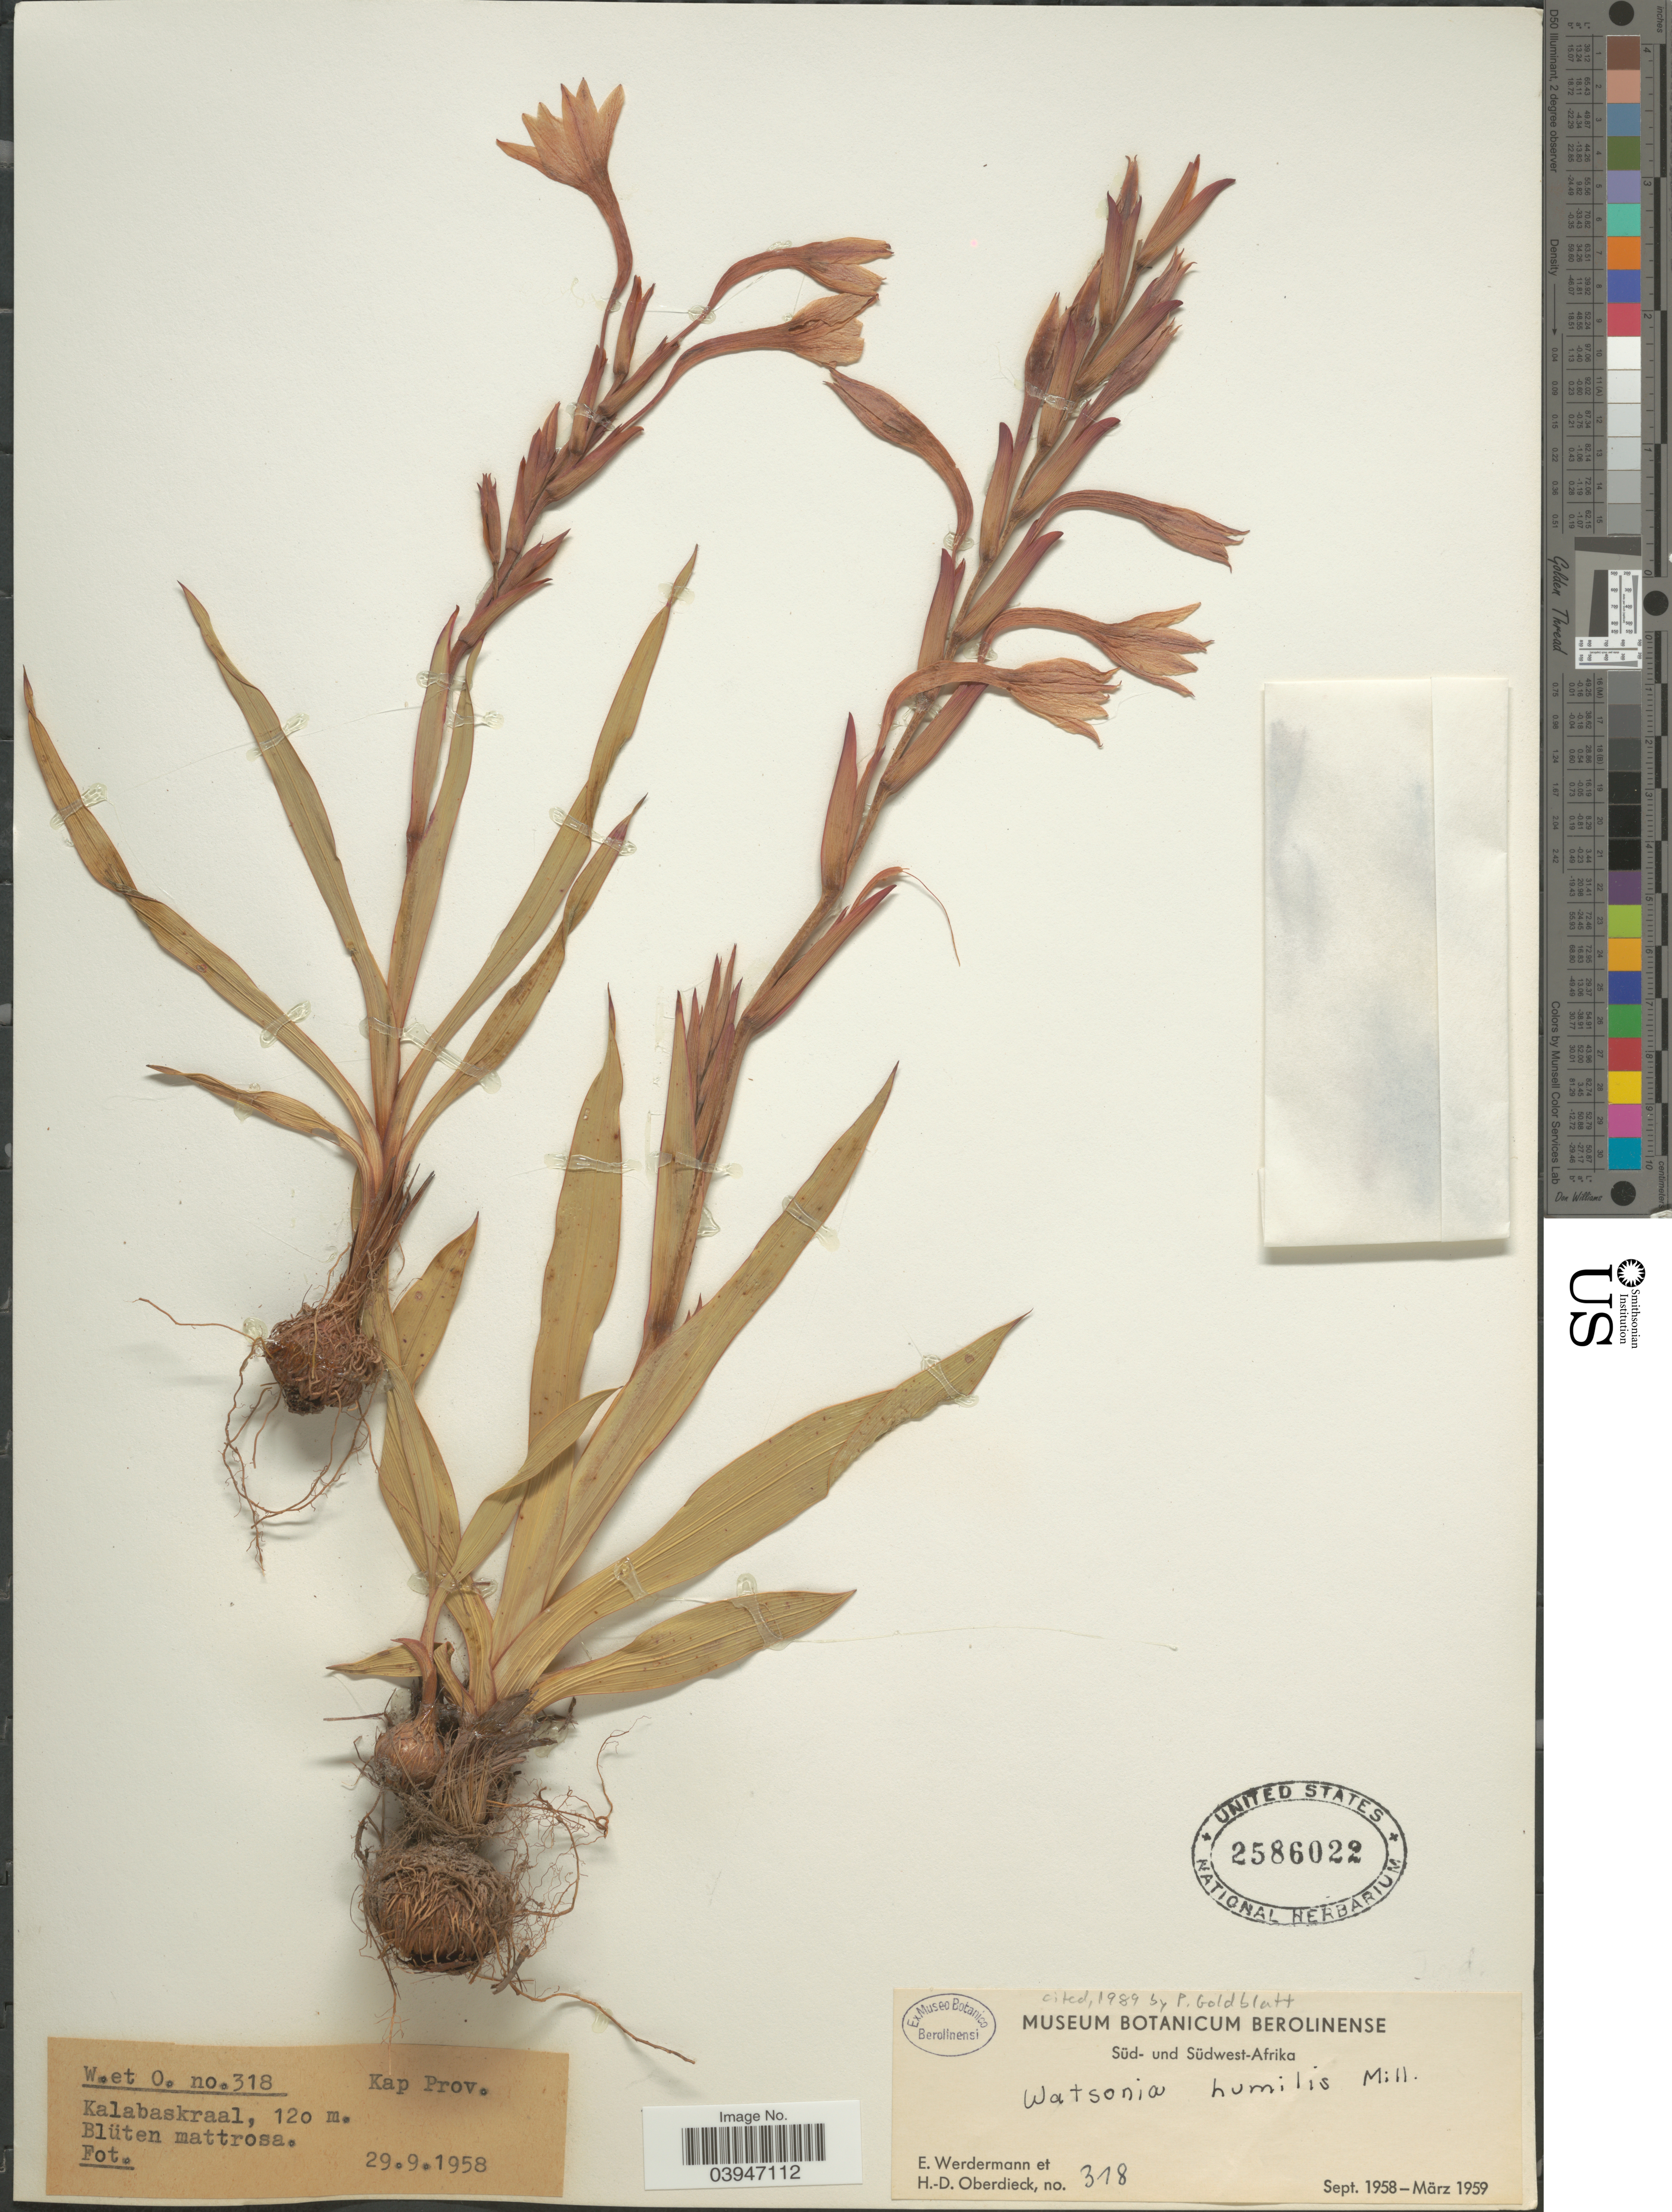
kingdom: Plantae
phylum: Tracheophyta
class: Liliopsida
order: Asparagales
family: Iridaceae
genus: Watsonia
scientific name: Watsonia humilis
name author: Mill.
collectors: E. Werdermann & H. Oberdieck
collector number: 318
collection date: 1958-09-29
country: South Africa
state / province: Western Cape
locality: Süd-Afrika. Kap Prov. Kalabaskraal.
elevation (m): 120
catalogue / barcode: US 2586022